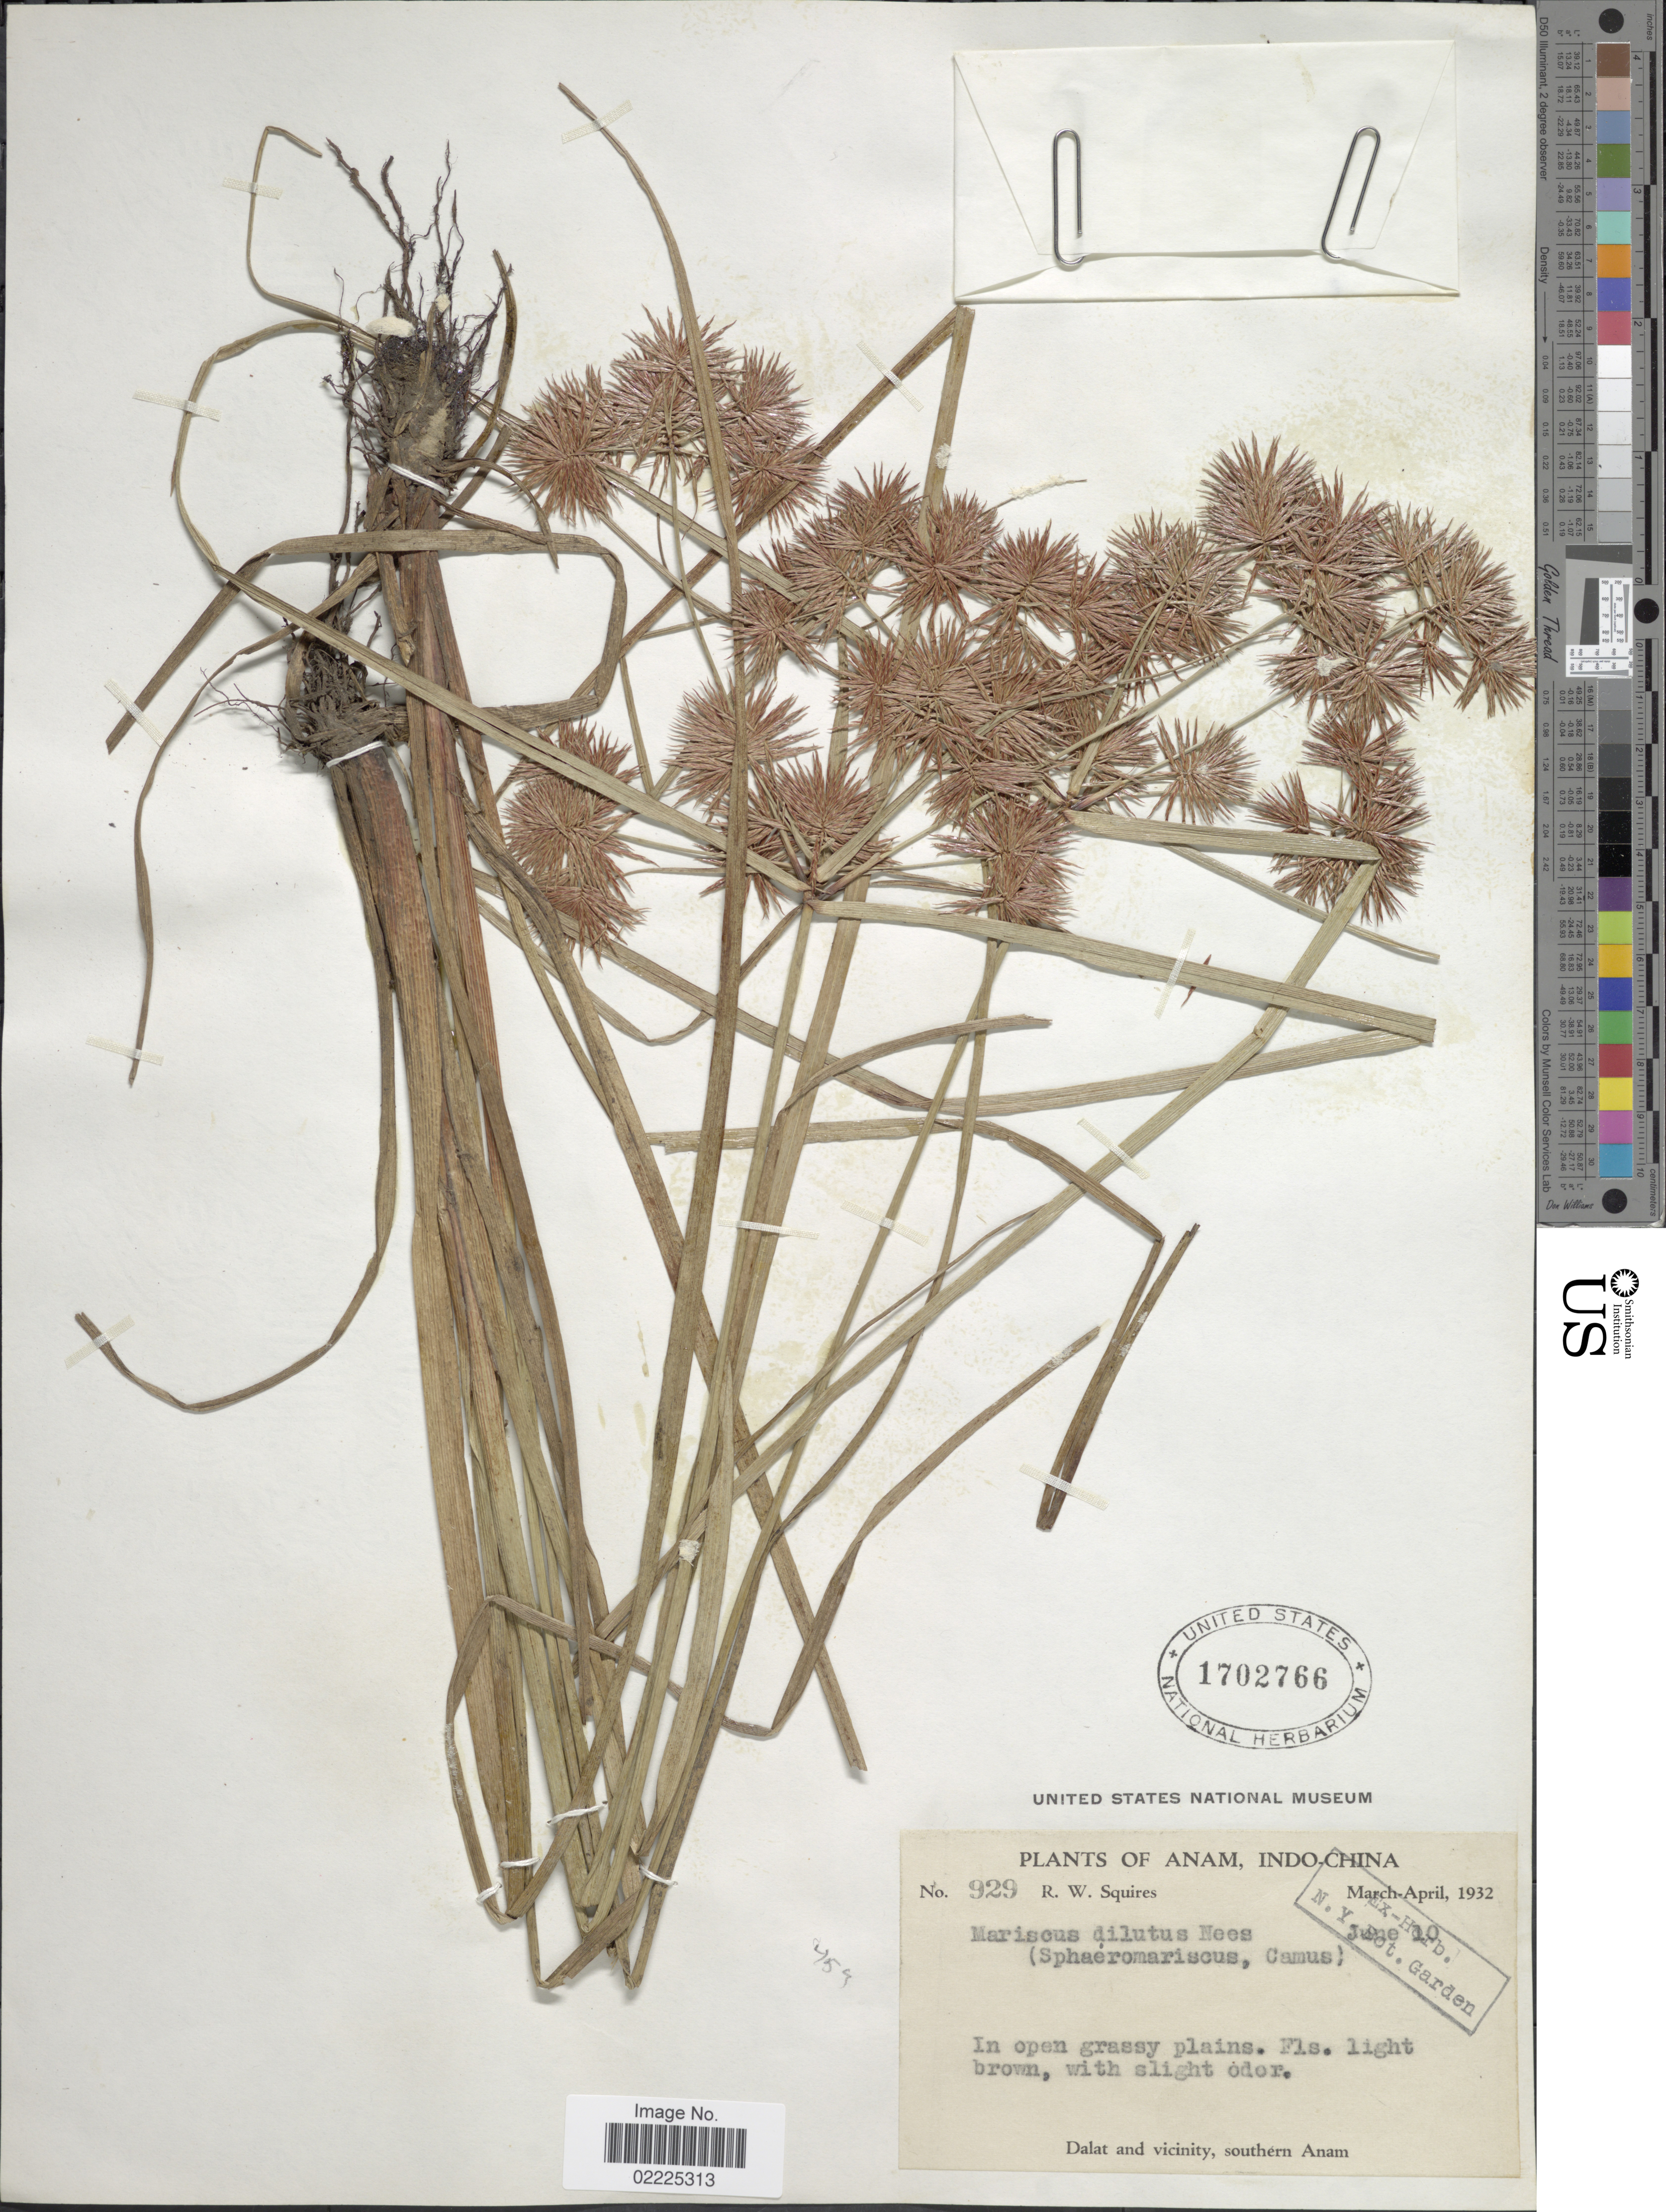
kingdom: Plantae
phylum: Tracheophyta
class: Liliopsida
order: Poales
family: Cyperaceae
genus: Cyperus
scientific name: Cyperus compactus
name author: Retz.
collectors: R. Squires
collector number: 929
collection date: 1932-03/1932-04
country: Vietnam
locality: Anam, Indo-China, In open grassy plains, Dalat and vicinity, southern Anam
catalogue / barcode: US 1702766